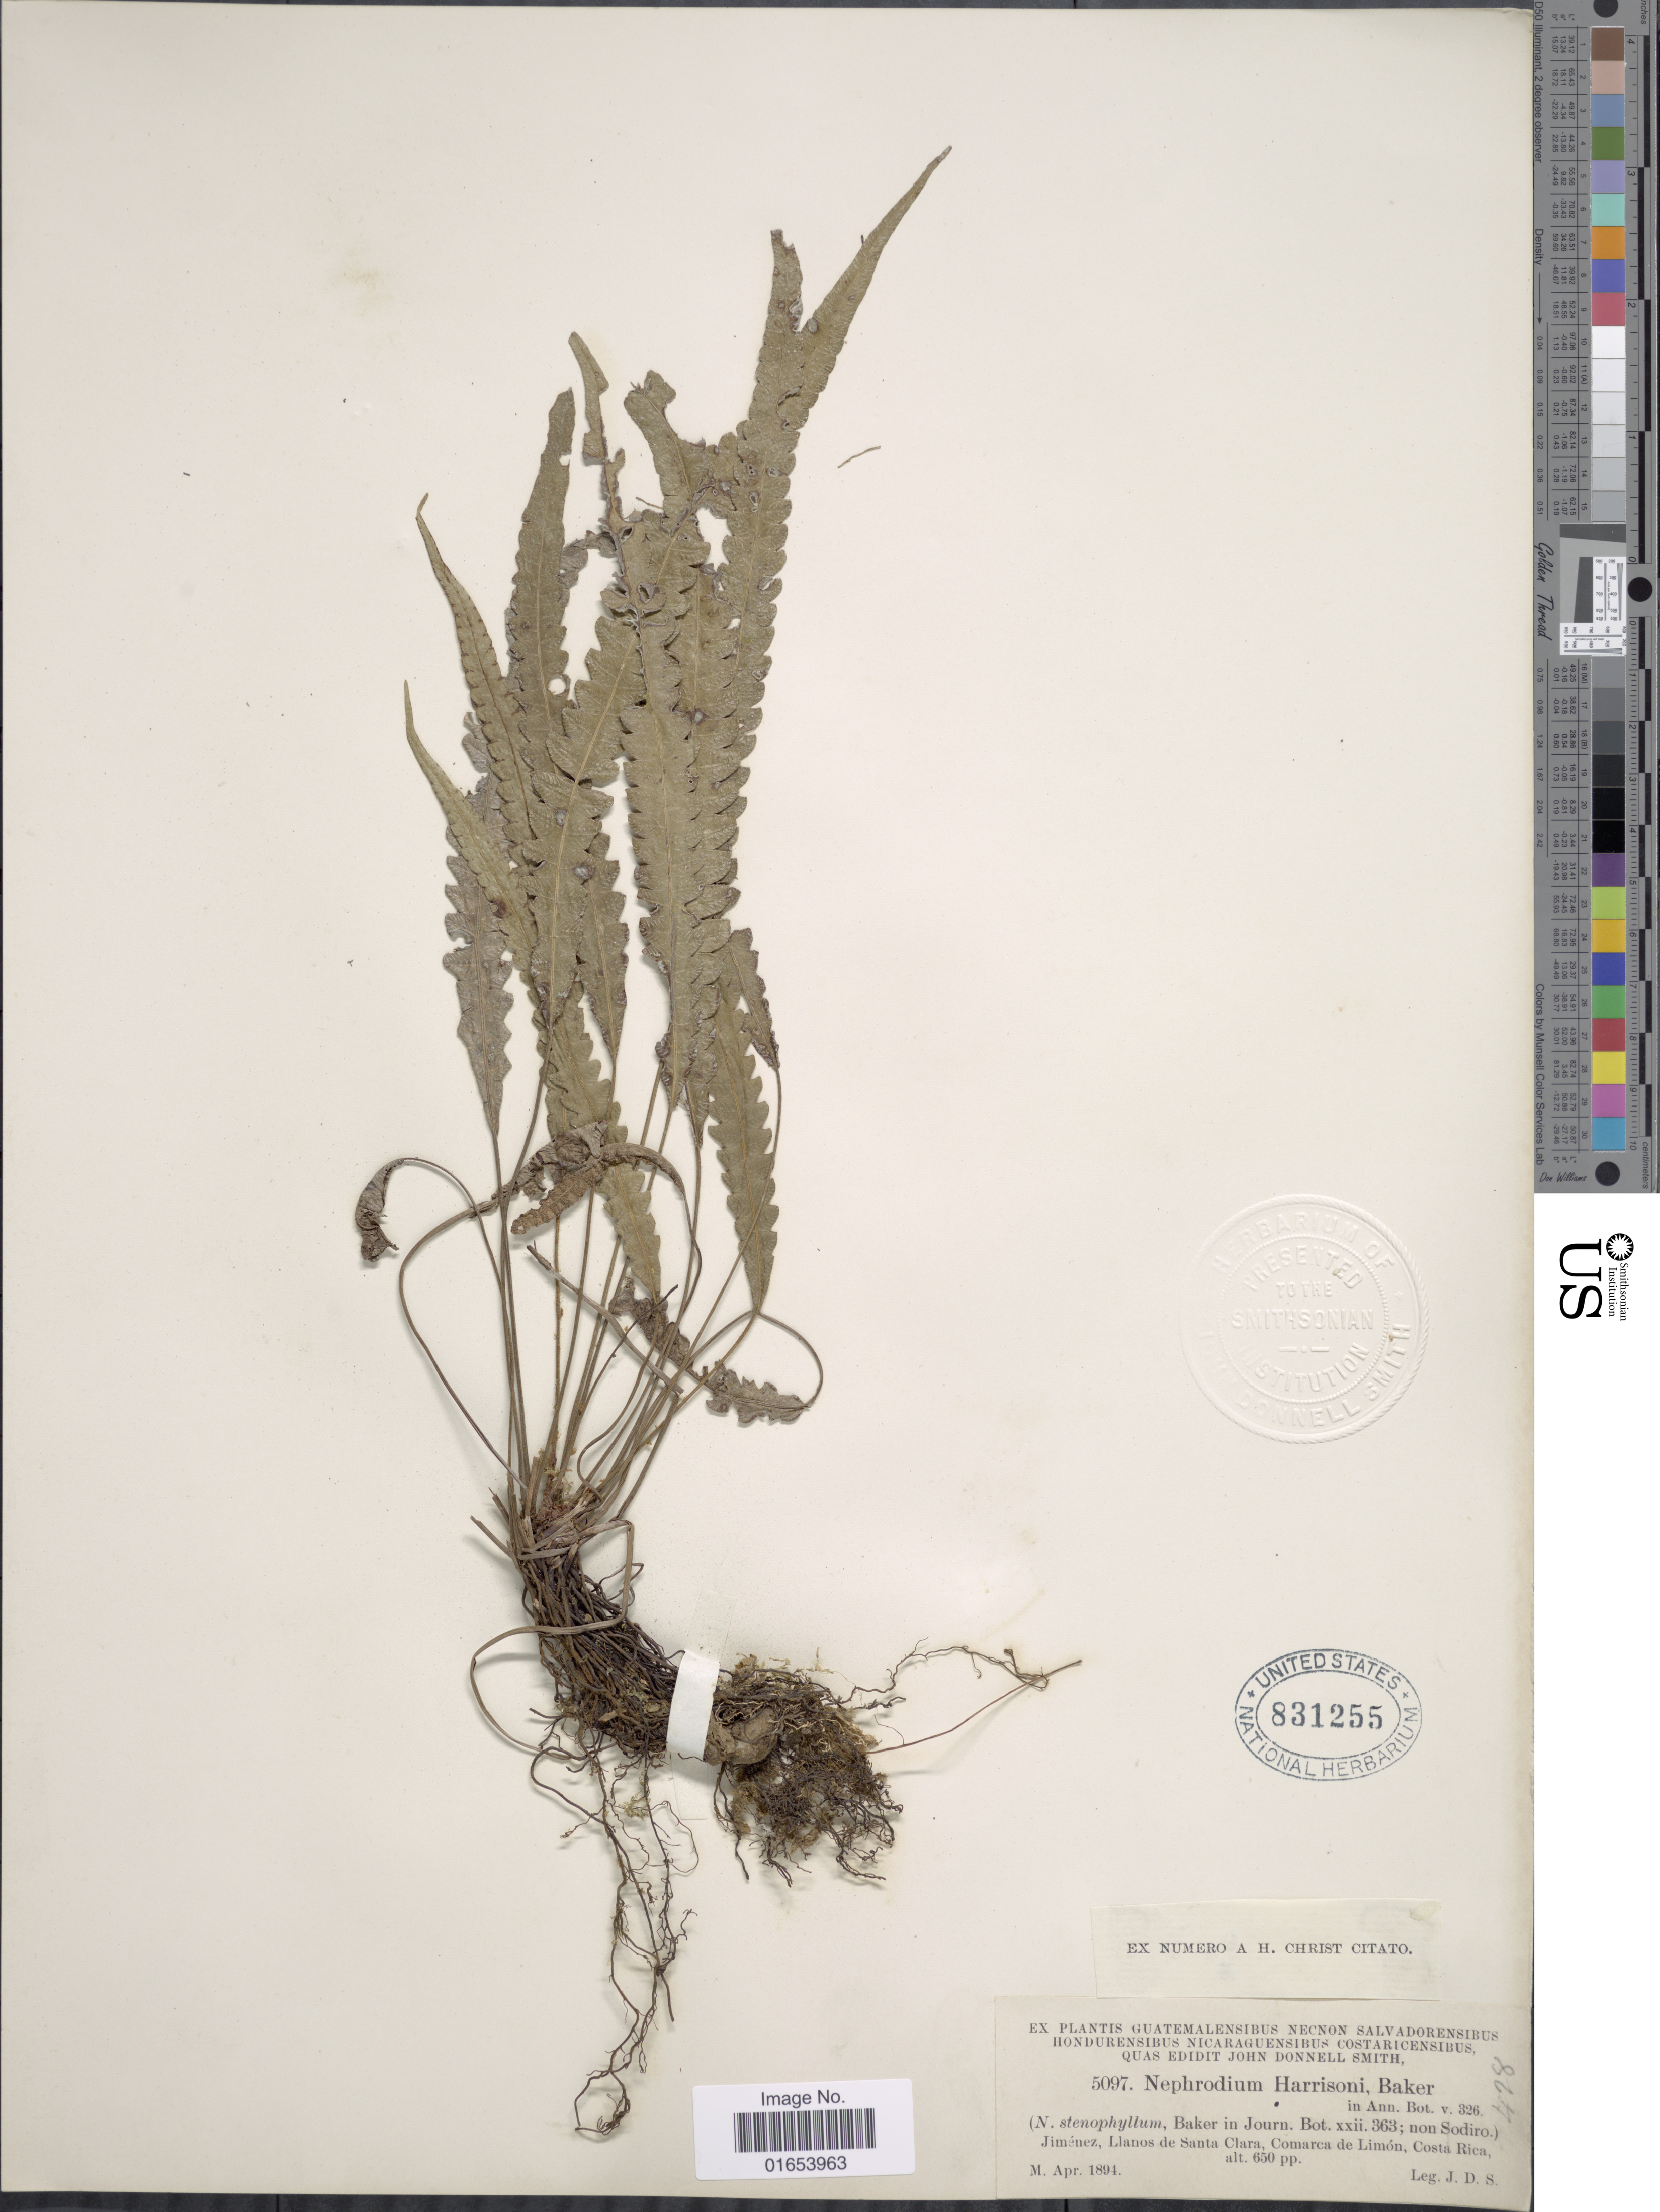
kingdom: Plantae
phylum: Tracheophyta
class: Polypodiopsida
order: Polypodiales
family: Thelypteridaceae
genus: Goniopteris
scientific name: Goniopteris francoana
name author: (E. Fourn.) Á. Löve & D. Löve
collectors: J. Donnell Smith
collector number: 5097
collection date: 1894-04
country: Costa Rica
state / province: Limón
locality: Jimenez, Llanos de Santa Clara, Comarca de Limon, Costa Rica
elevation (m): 198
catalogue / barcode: US 831255